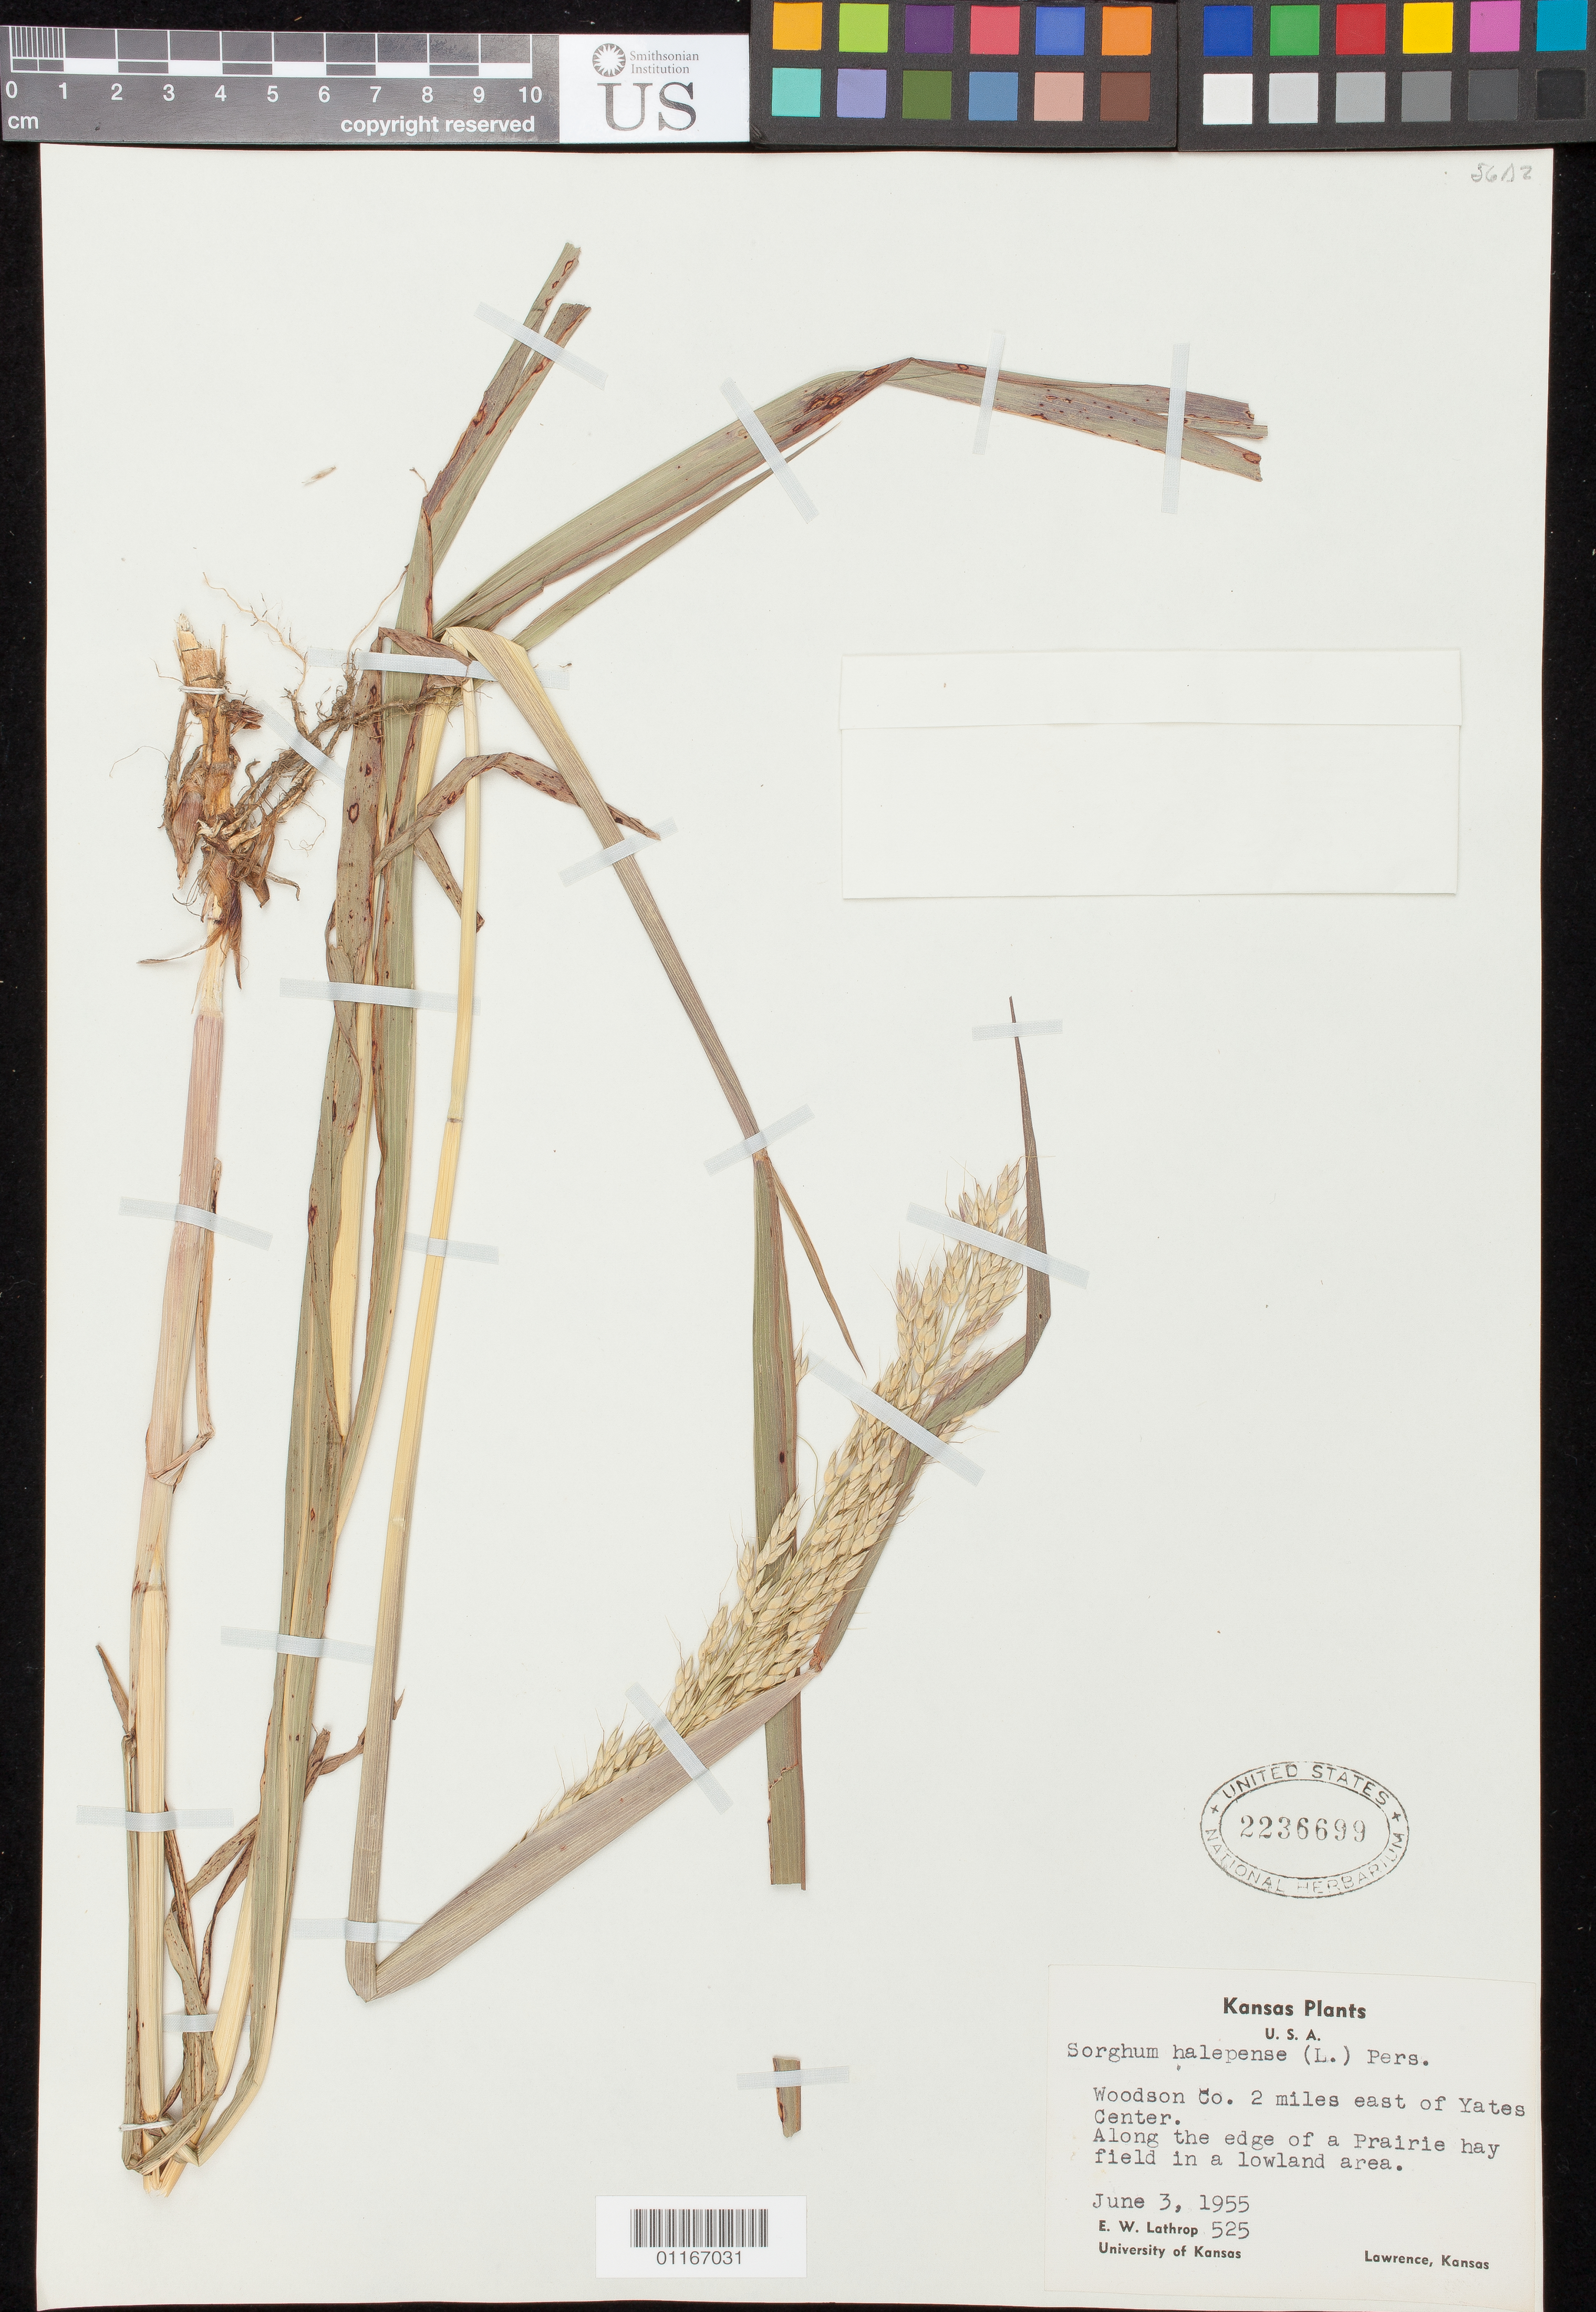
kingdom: Plantae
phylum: Tracheophyta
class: Liliopsida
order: Poales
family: Poaceae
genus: Sorghum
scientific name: Sorghum halepense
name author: (L.) Pers.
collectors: E. W. Lathrop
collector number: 525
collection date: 1955-06-03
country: United States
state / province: Kansas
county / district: Woodson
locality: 2 miles east of Yates Center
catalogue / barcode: US 2236699